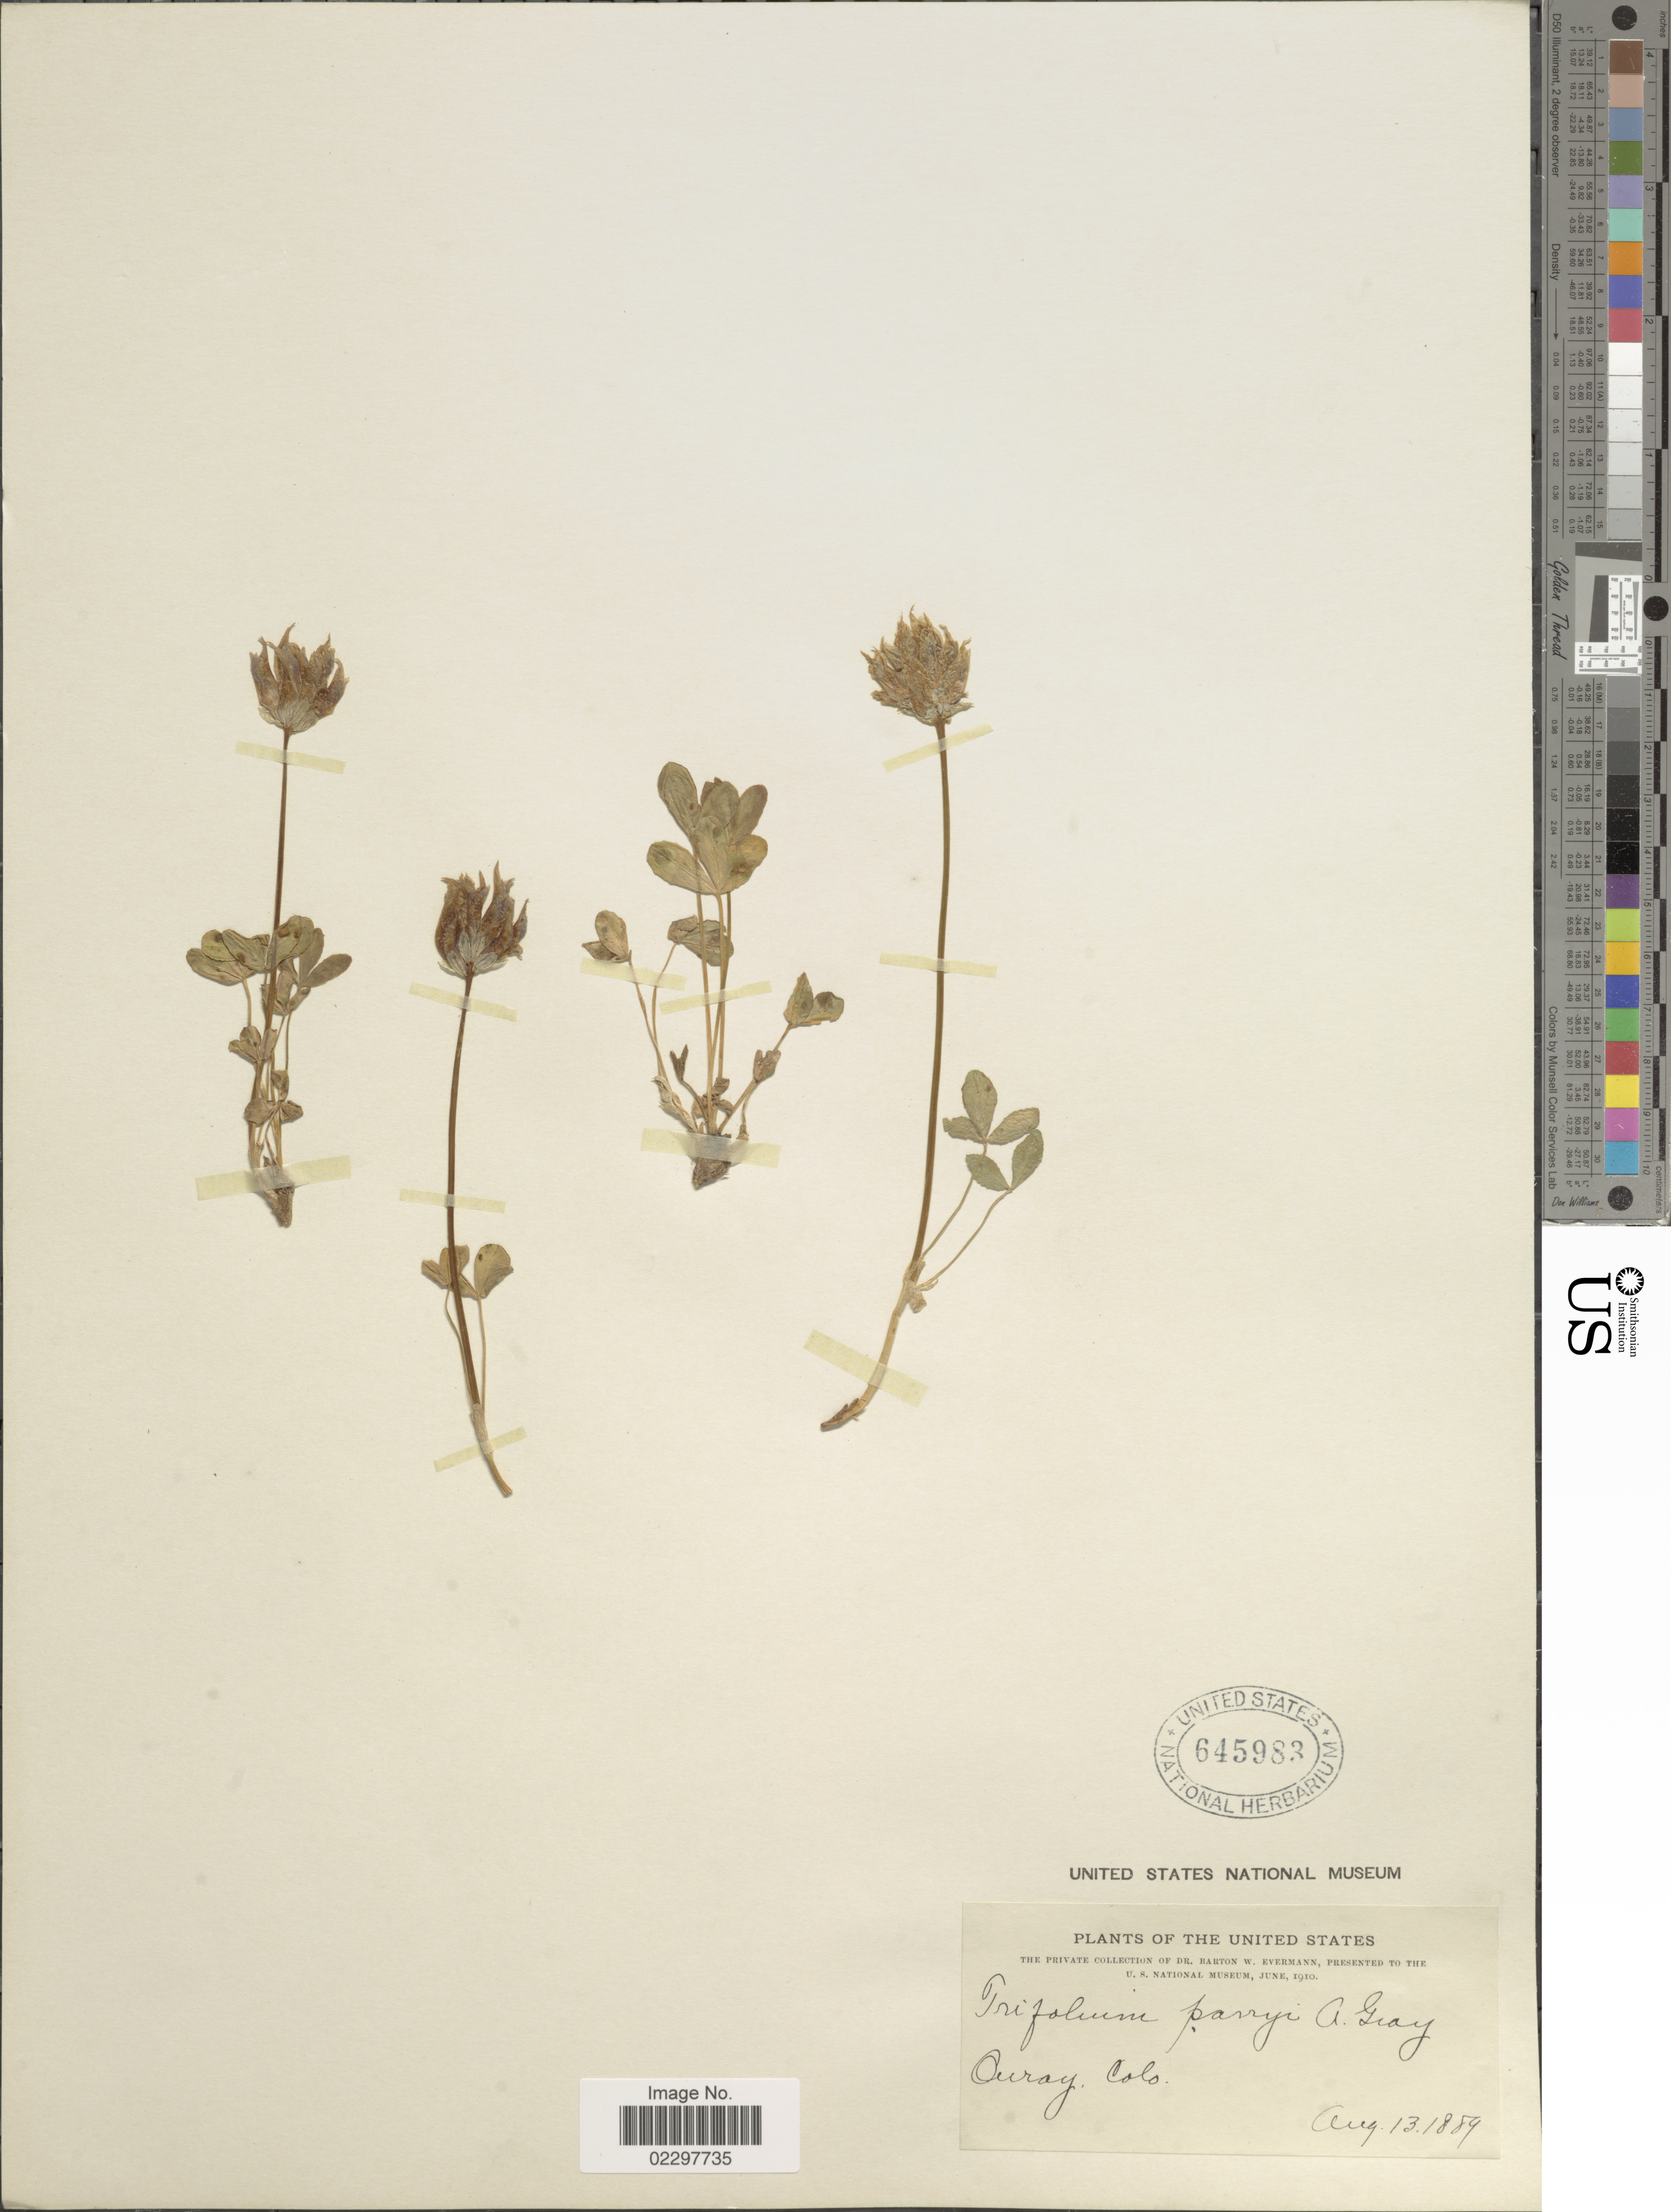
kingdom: Plantae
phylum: Tracheophyta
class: Magnoliopsida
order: Fabales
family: Fabaceae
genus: Trifolium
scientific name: Trifolium parryi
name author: A. Gray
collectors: B. W. Evermann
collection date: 1889-08-13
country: United States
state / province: Colorado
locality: Ouray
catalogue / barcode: US 645983